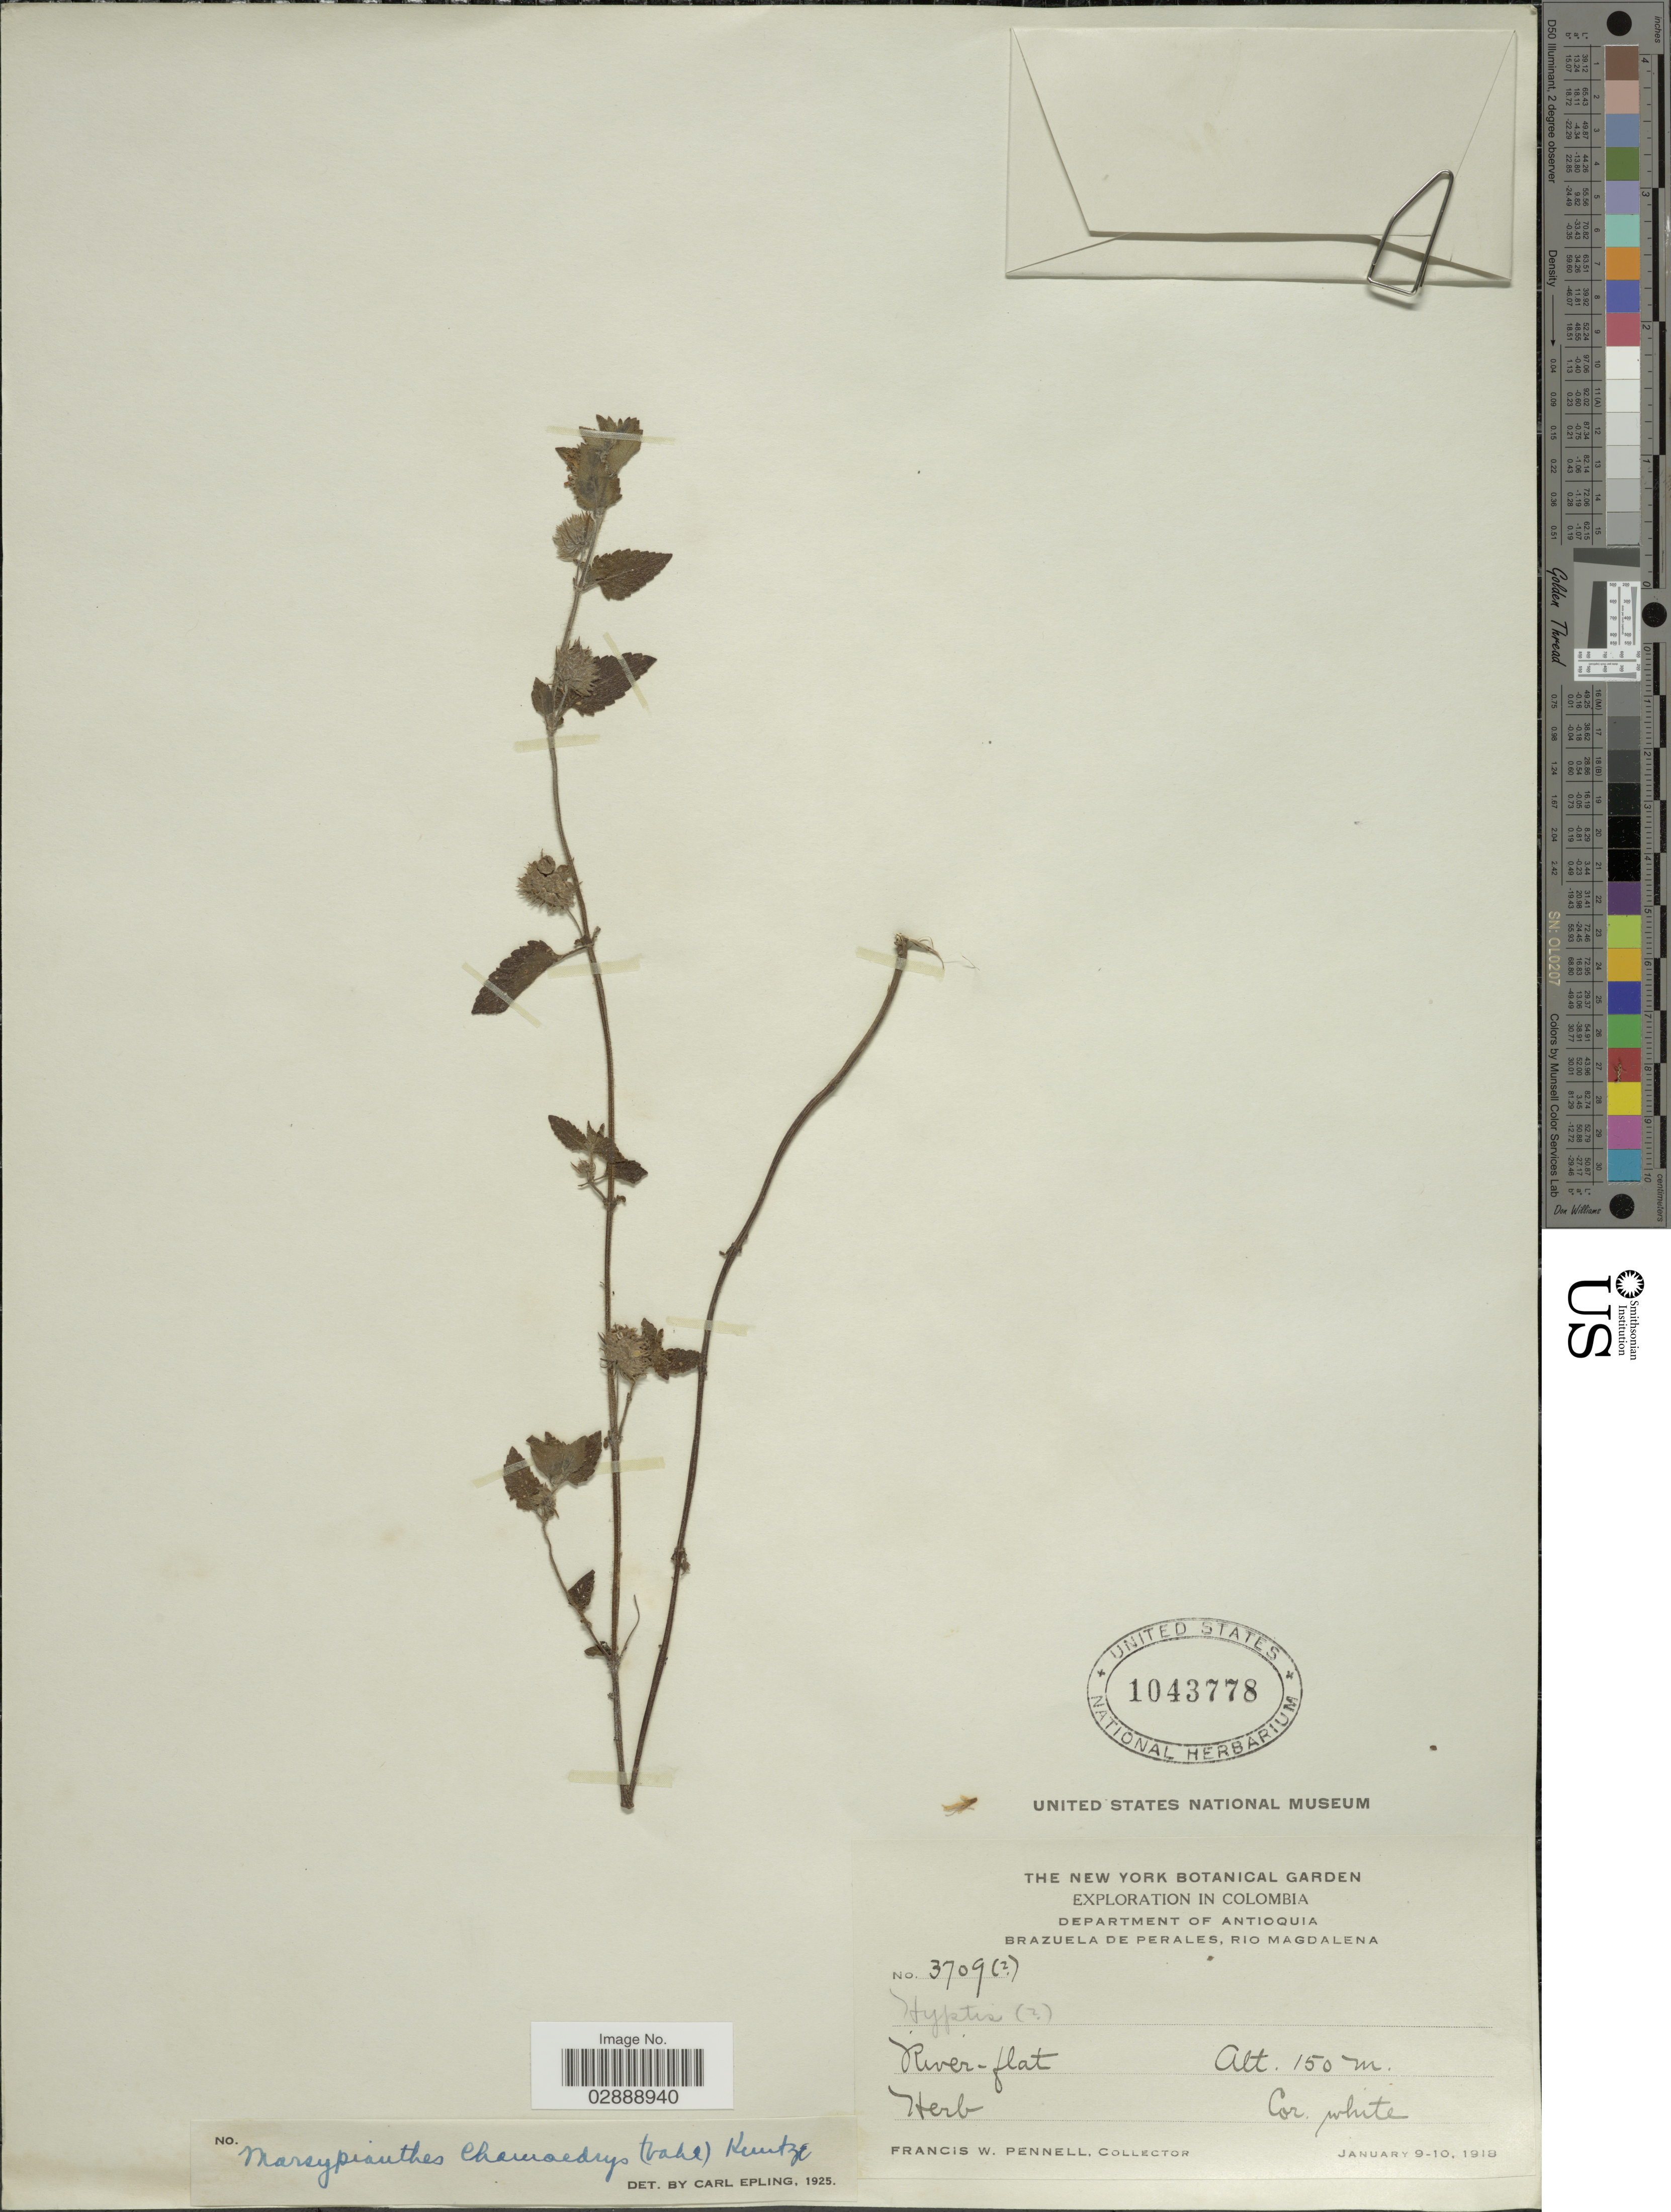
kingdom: Plantae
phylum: Tracheophyta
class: Magnoliopsida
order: Lamiales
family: Lamiaceae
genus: Marsypianthes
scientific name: Marsypianthes chamaedrys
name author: (Vahl) Kuntze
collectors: F. W. Pennell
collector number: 3709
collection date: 1918-01-09/1918-01-10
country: Colombia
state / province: Antioquia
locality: Department of Antioquia. Brazuela de Perales, Rio Magdalena.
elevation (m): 150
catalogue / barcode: US 1043778